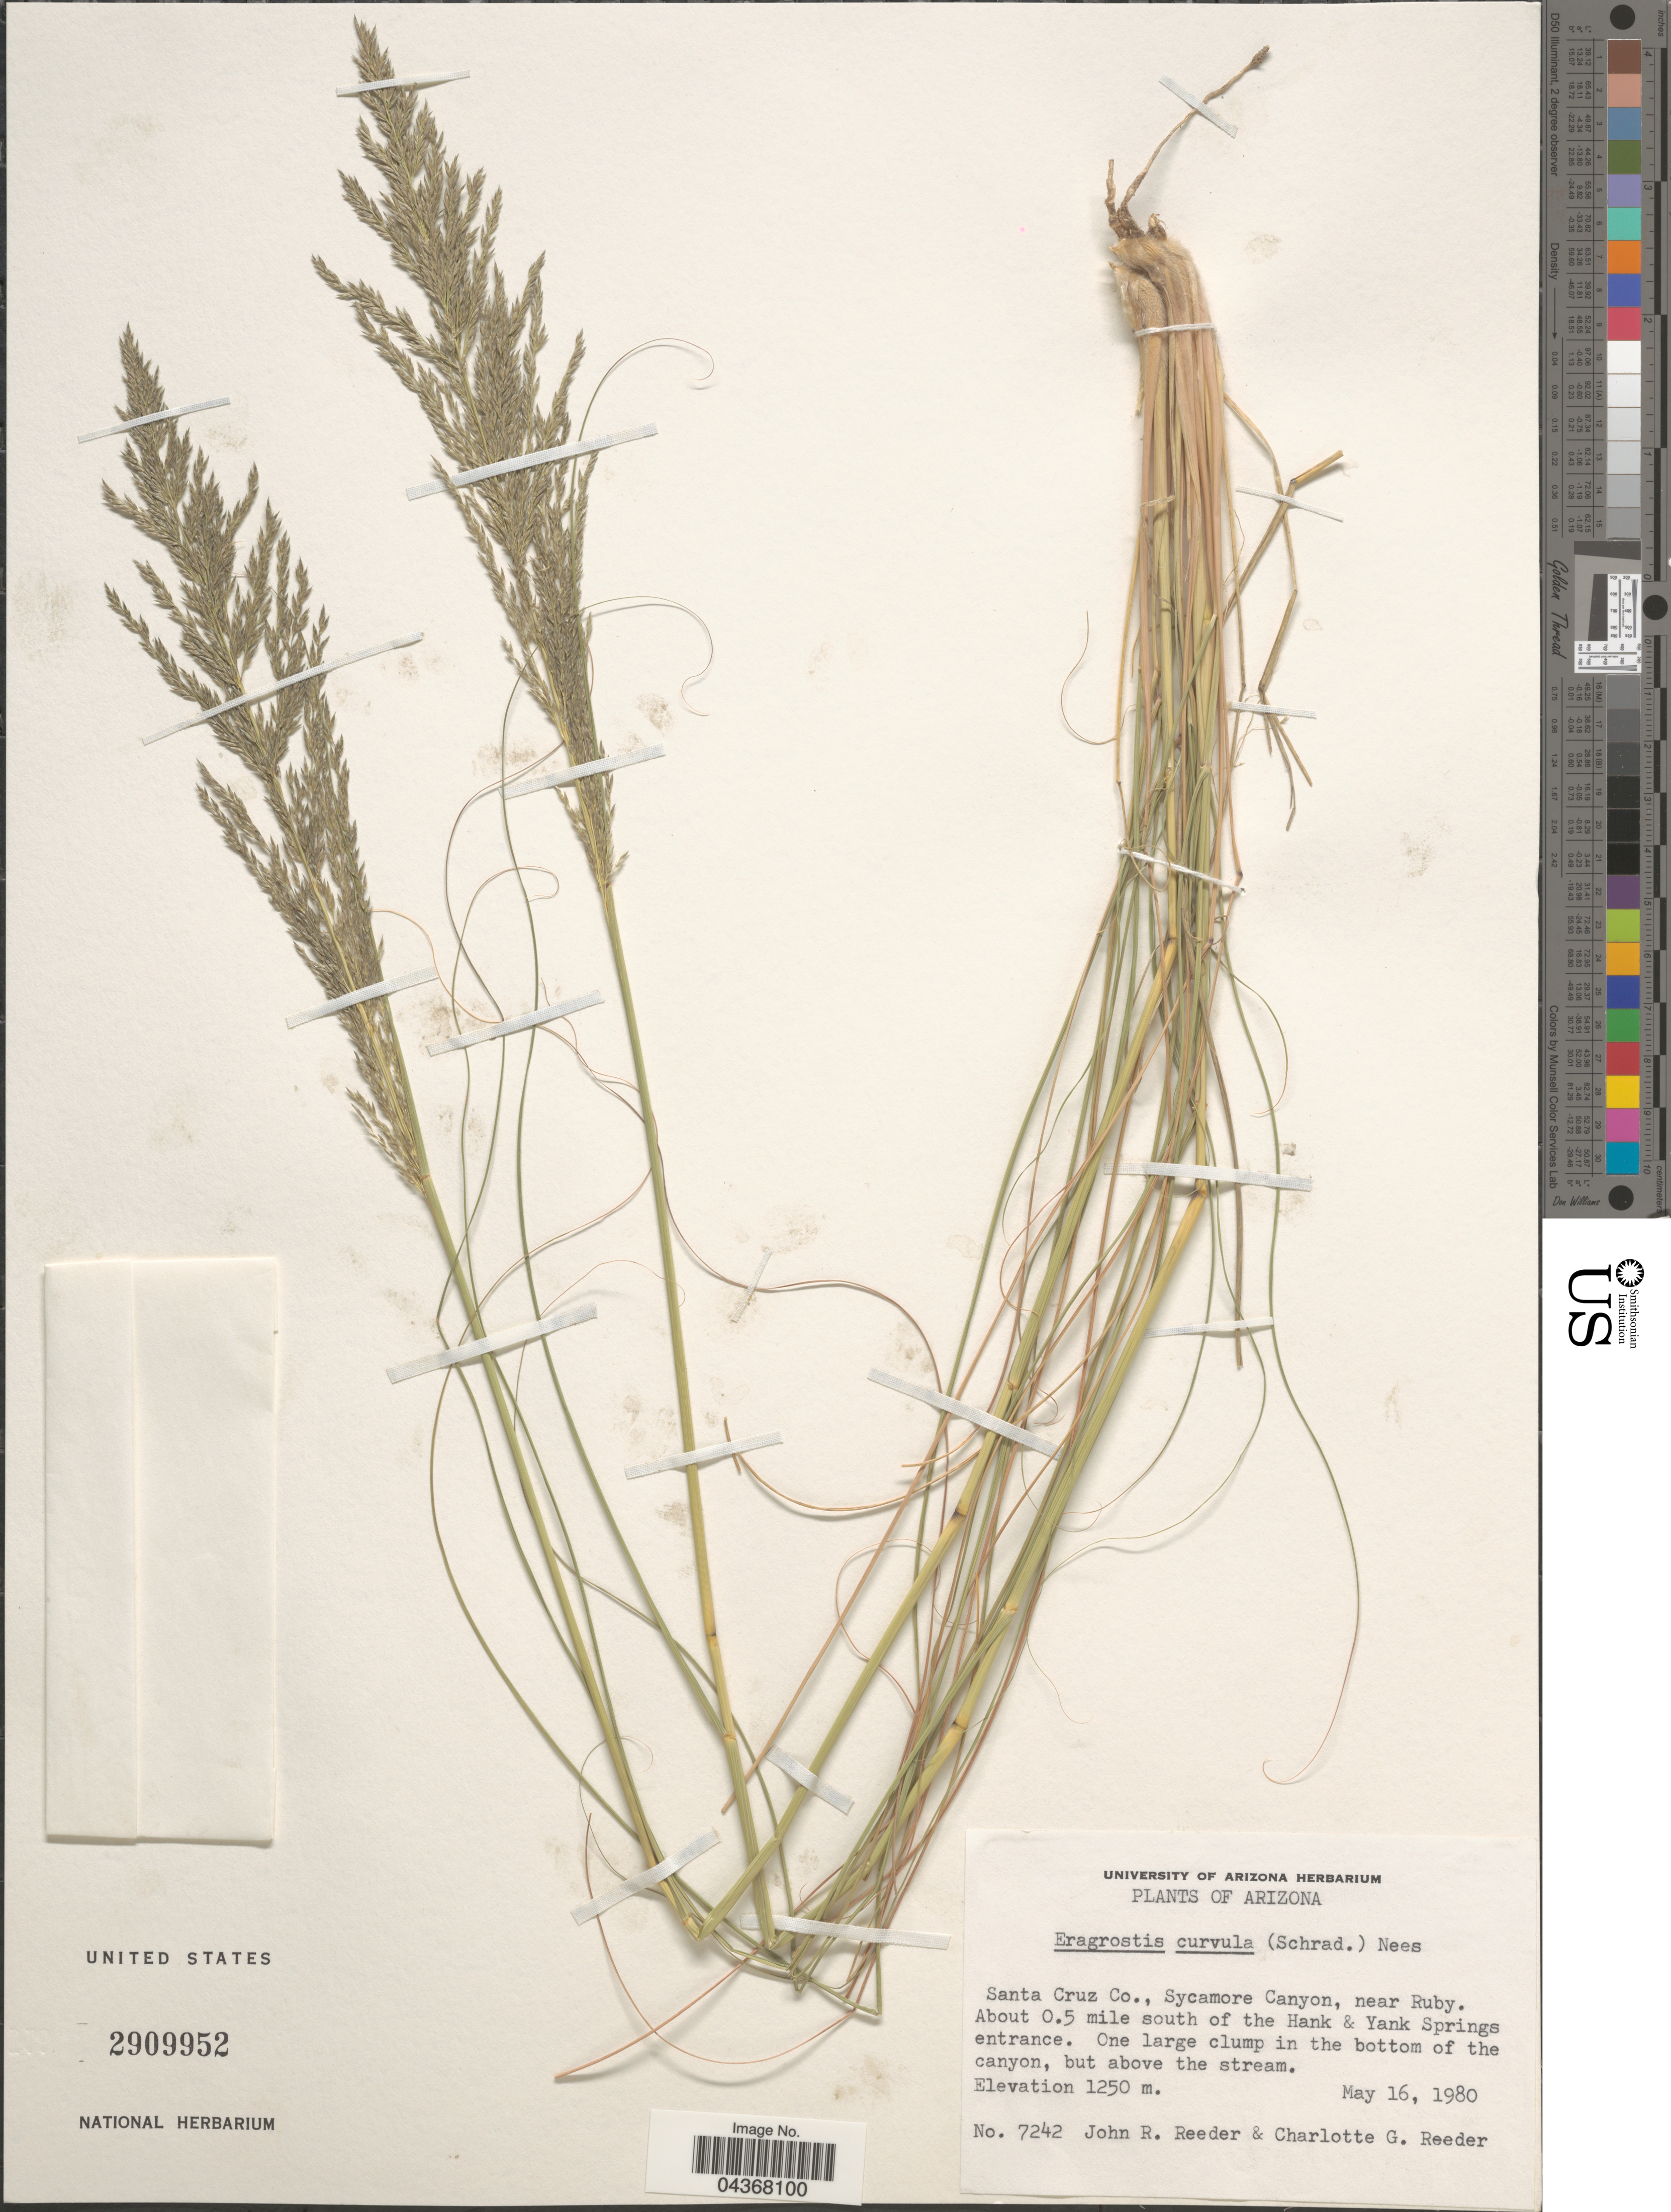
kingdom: Plantae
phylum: Tracheophyta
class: Liliopsida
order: Poales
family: Poaceae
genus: Eragrostis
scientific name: Eragrostis curvula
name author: (Schrad.) Nees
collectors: J. R. Reeder & C. G. Reeder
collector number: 7242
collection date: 1980-05-16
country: United States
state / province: Arizona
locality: Santa Cruz Co., Sycamore Canyon, near Ruby. About 0.5 mile south of the Hank & Yank Springs entrance.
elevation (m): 1250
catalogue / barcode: US 2909952